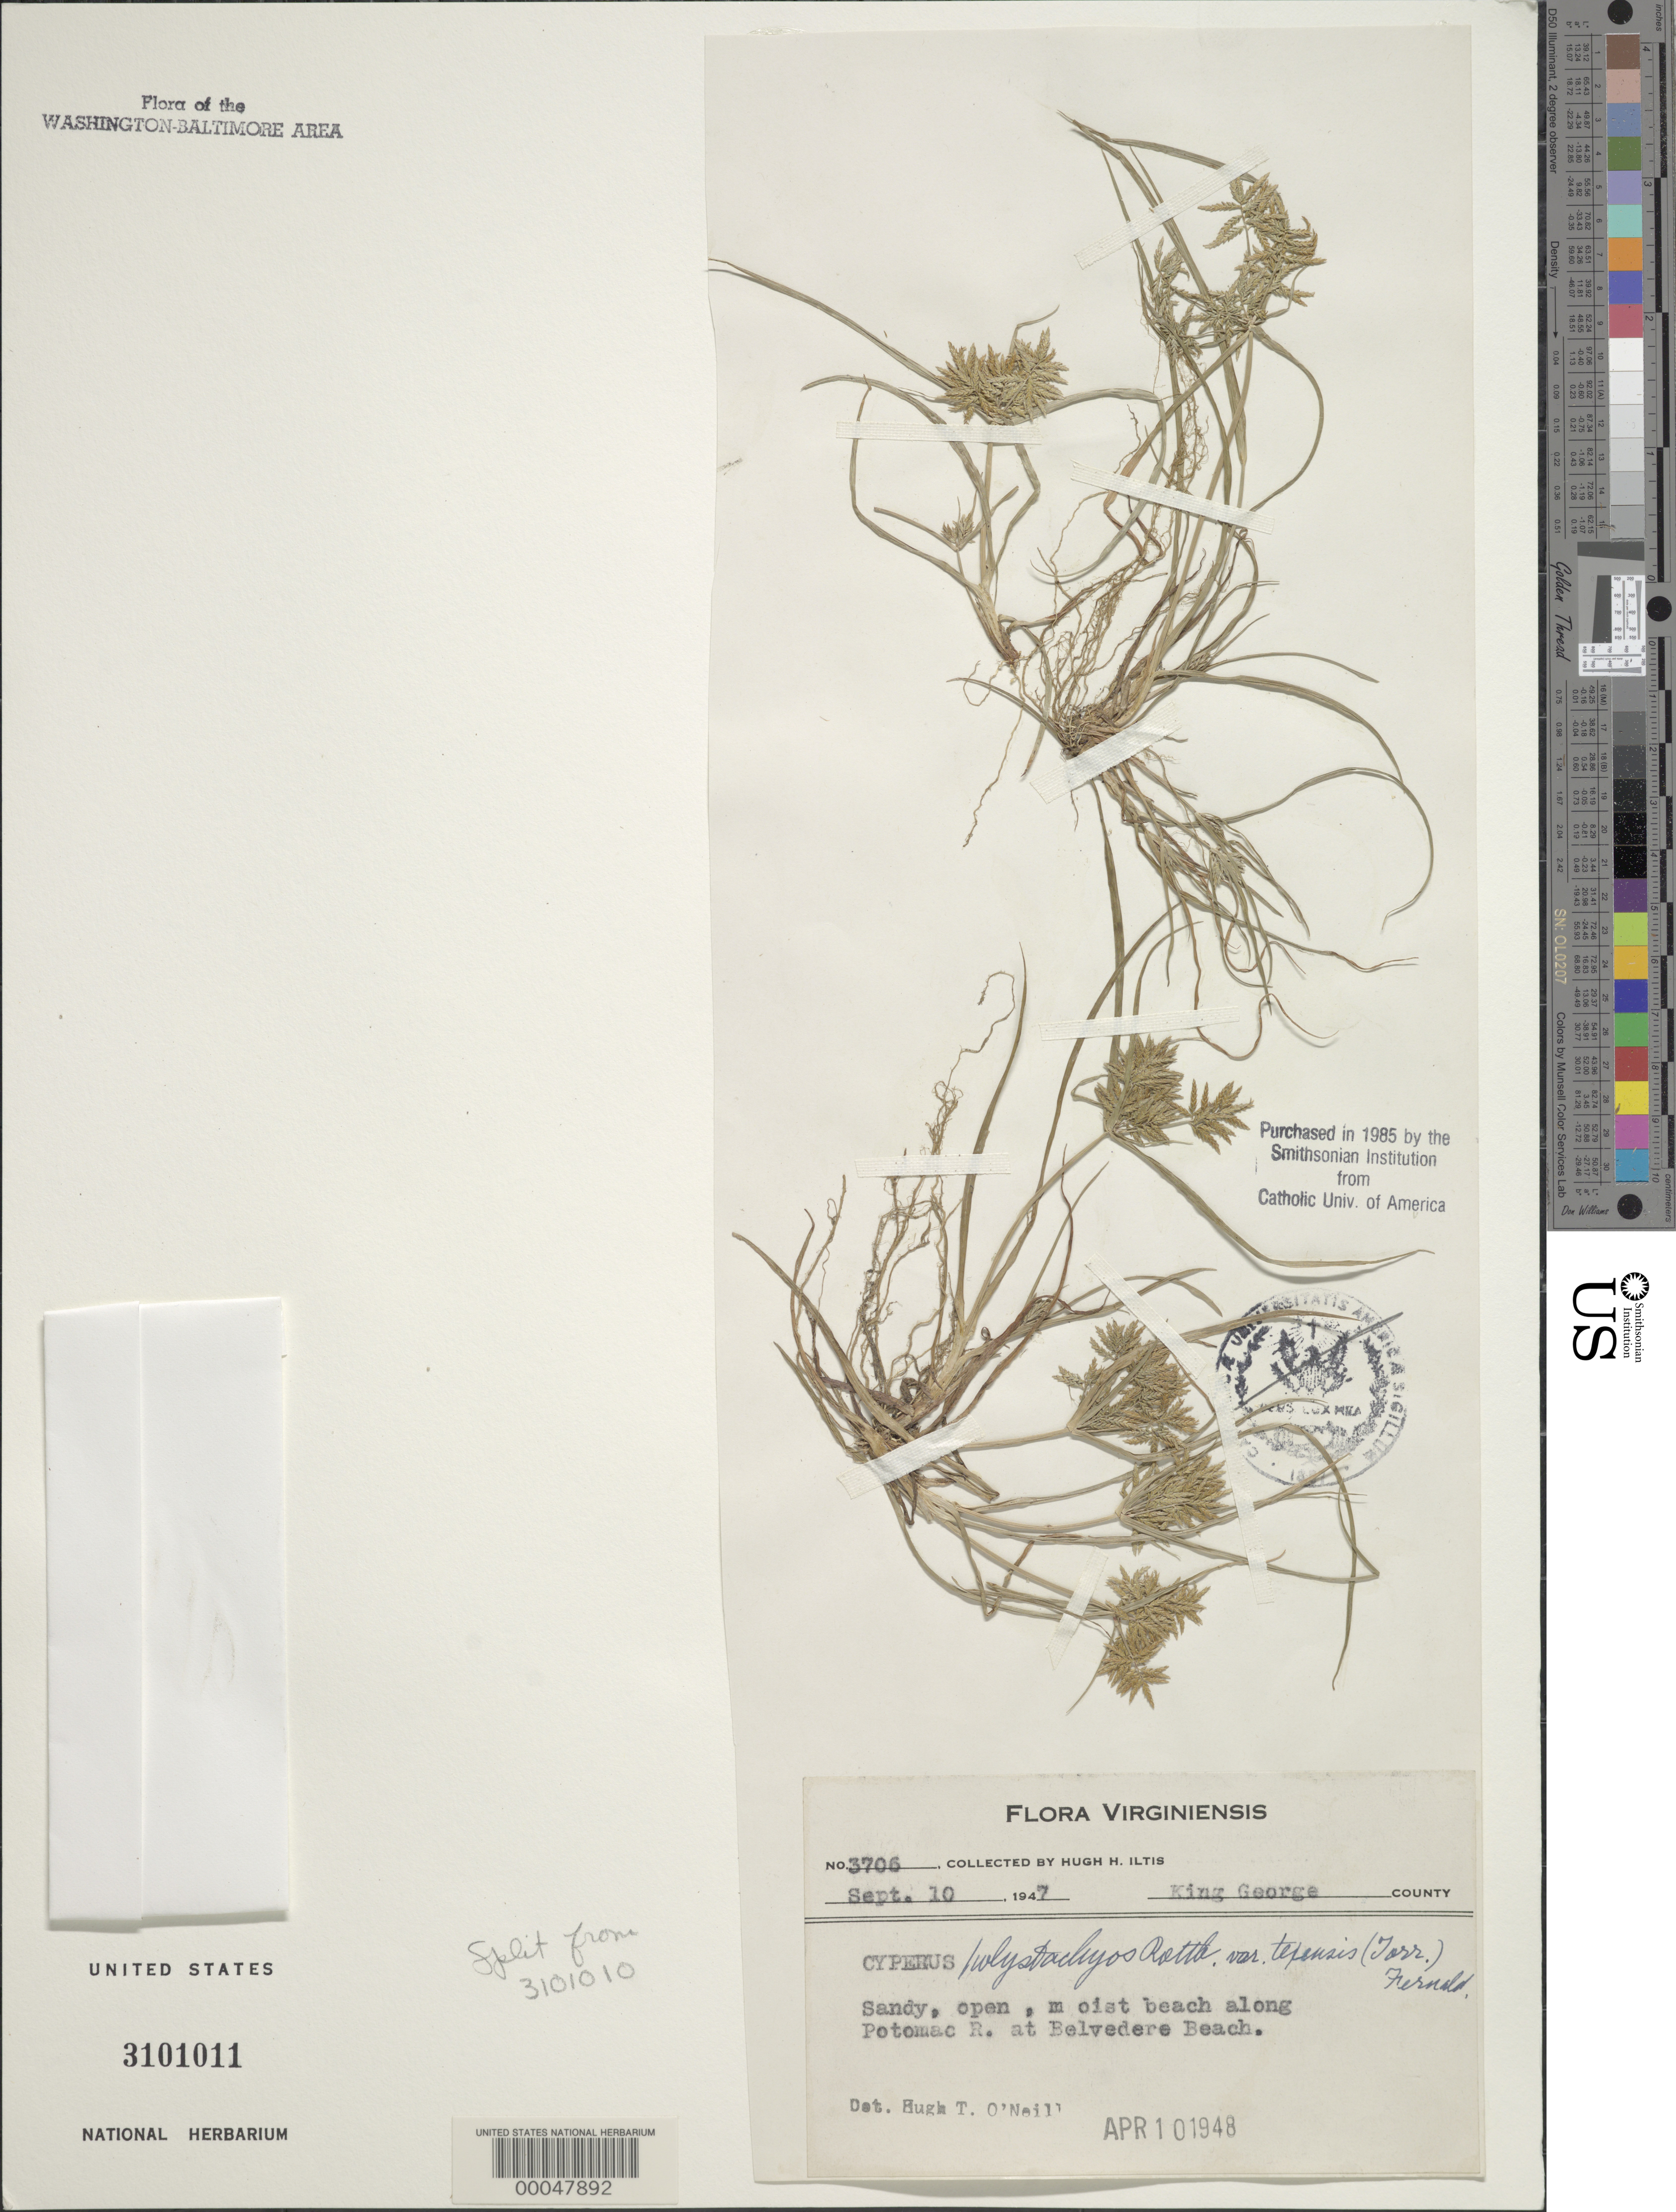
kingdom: Plantae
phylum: Tracheophyta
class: Liliopsida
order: Poales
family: Cyperaceae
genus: Cyperus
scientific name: Cyperus polystachyos var. texensis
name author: (Torr.) Fernald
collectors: H. H. Iltis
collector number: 3706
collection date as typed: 10 Sep 1947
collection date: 1947-09-10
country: United States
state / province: Virginia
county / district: King George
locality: Along Potomac River, at Belvedere Beach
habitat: Sandy, open, moist beach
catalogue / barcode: US 3101011